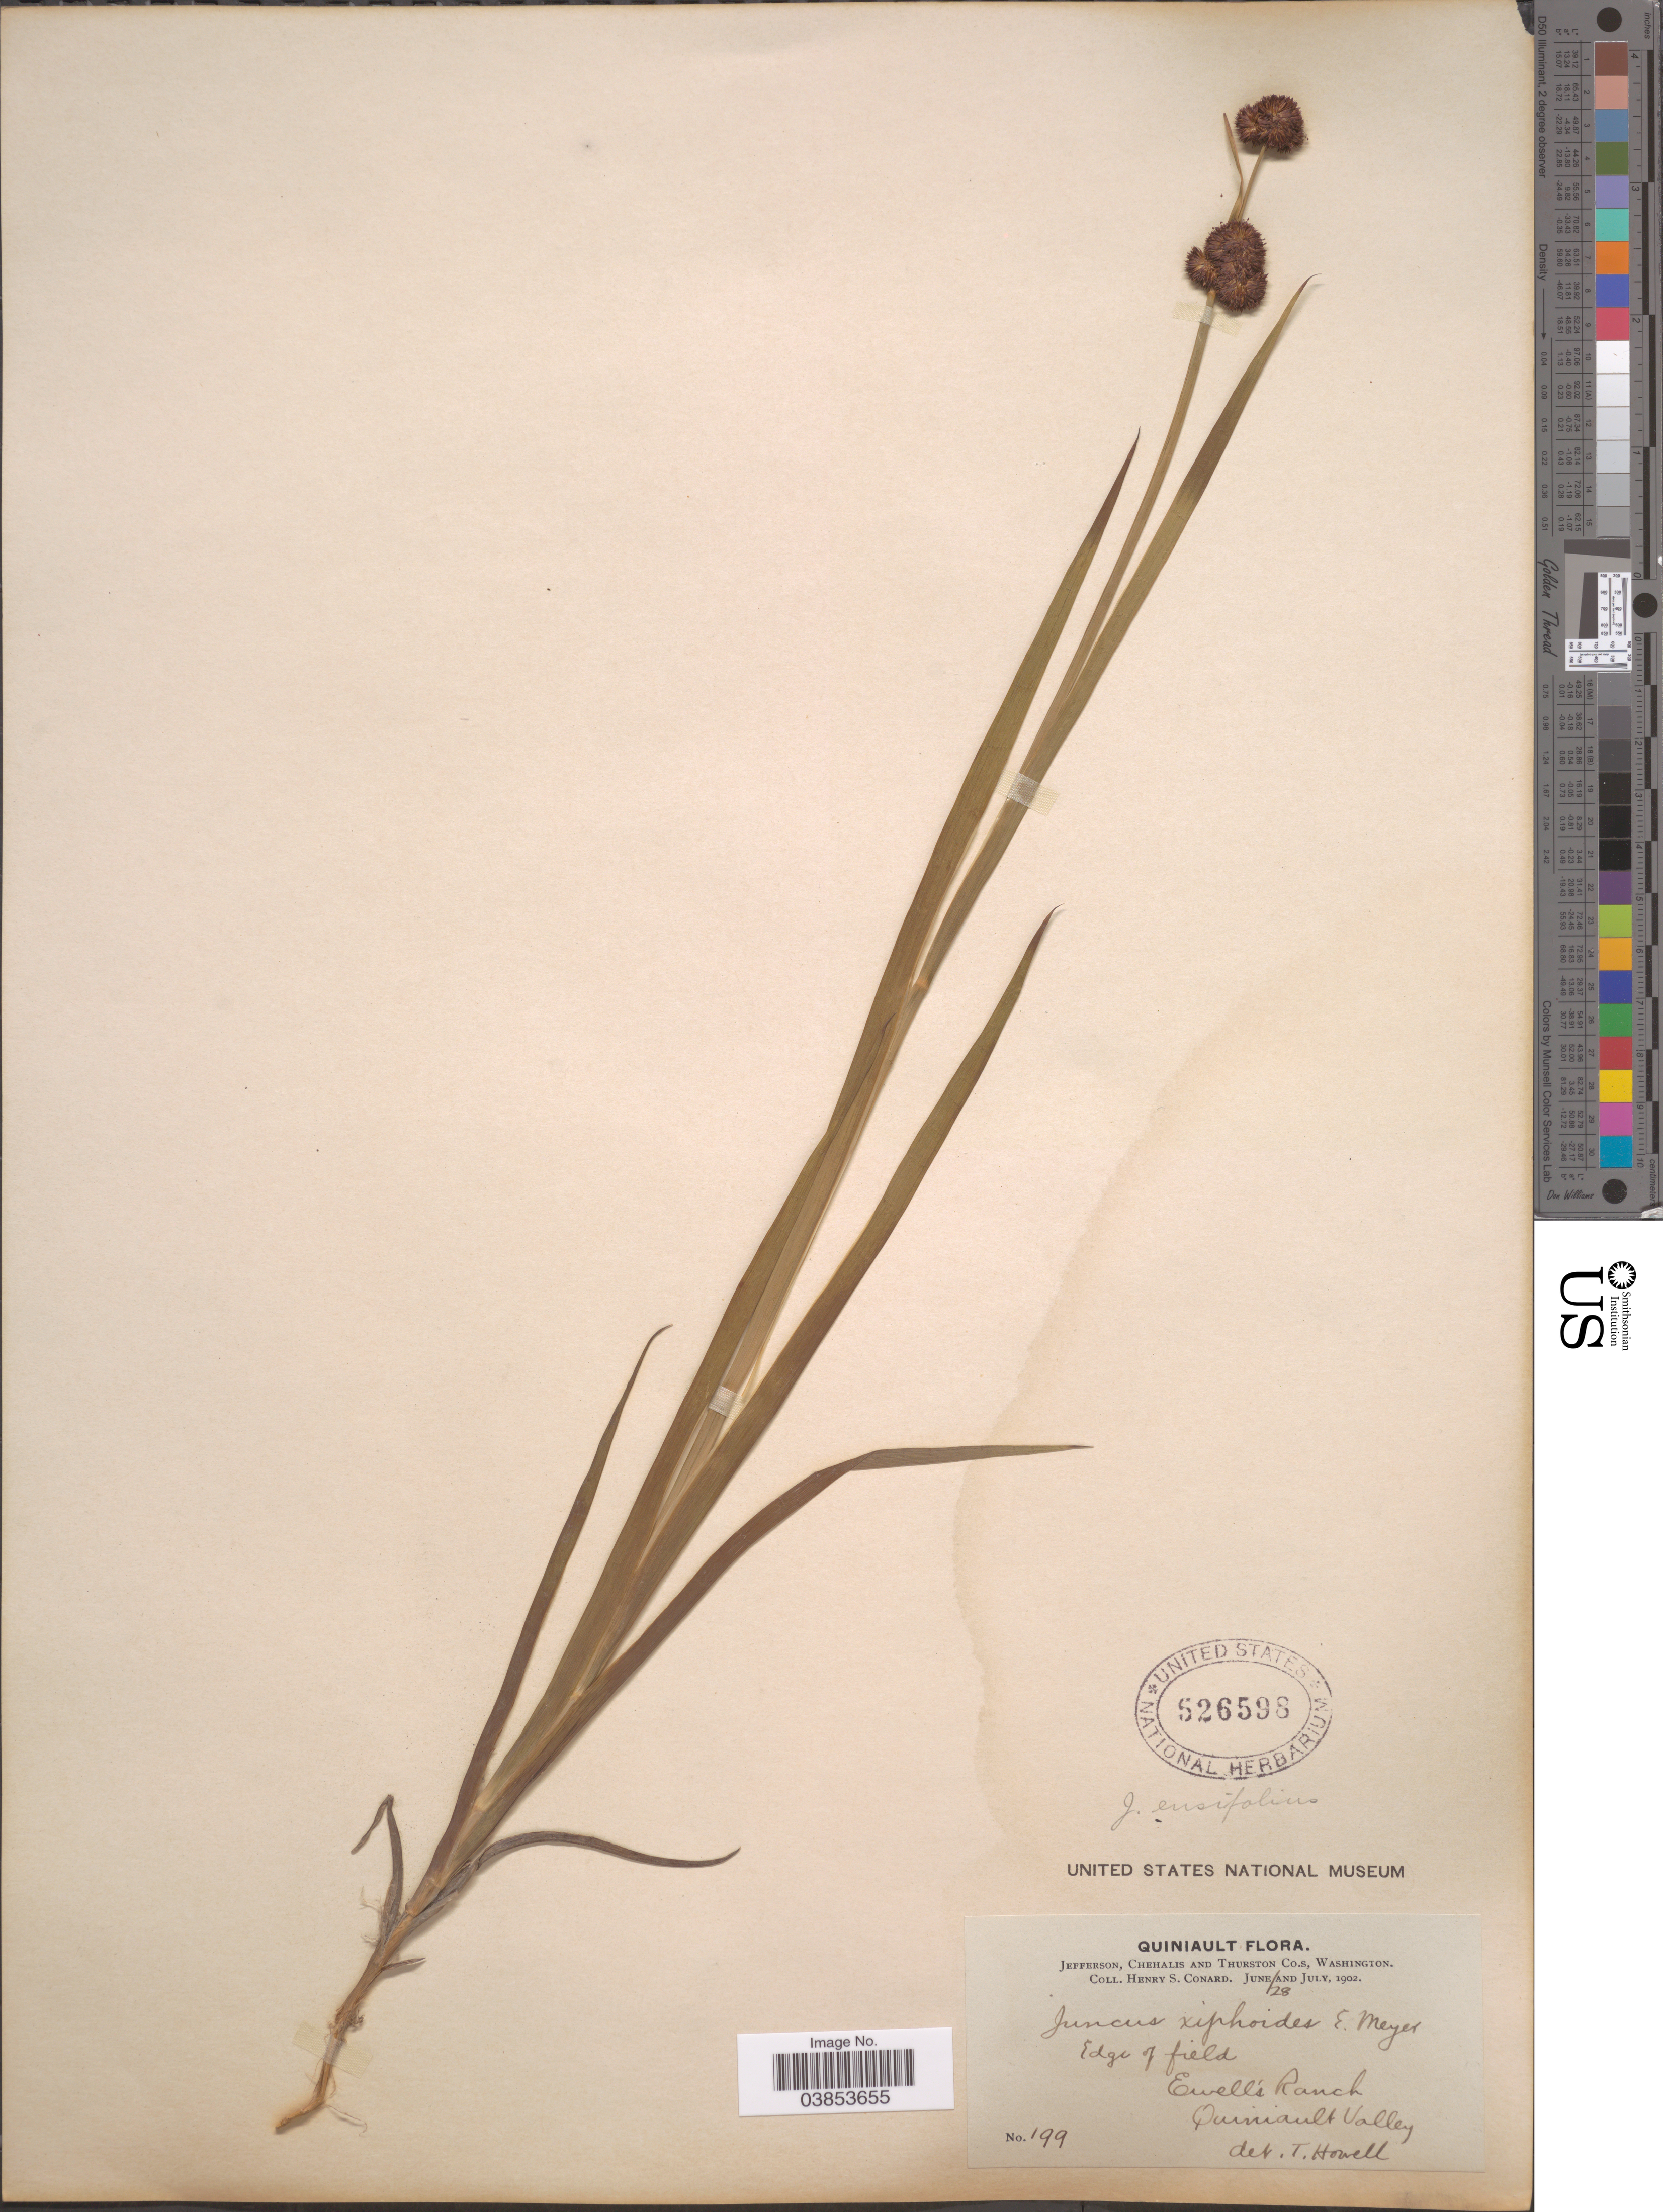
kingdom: Plantae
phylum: Tracheophyta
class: Liliopsida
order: Poales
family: Juncaceae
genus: Juncus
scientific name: Juncus ensifolius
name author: Wikstr.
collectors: H. S. Conard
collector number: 199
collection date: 1902-06-28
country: United States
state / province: Washington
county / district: Thurston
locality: Quiniault. Jefferson, Chehalis and Thurston Co.s. Edge of field Ewell's Ranch Quiniault Valley.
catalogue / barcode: US 526598